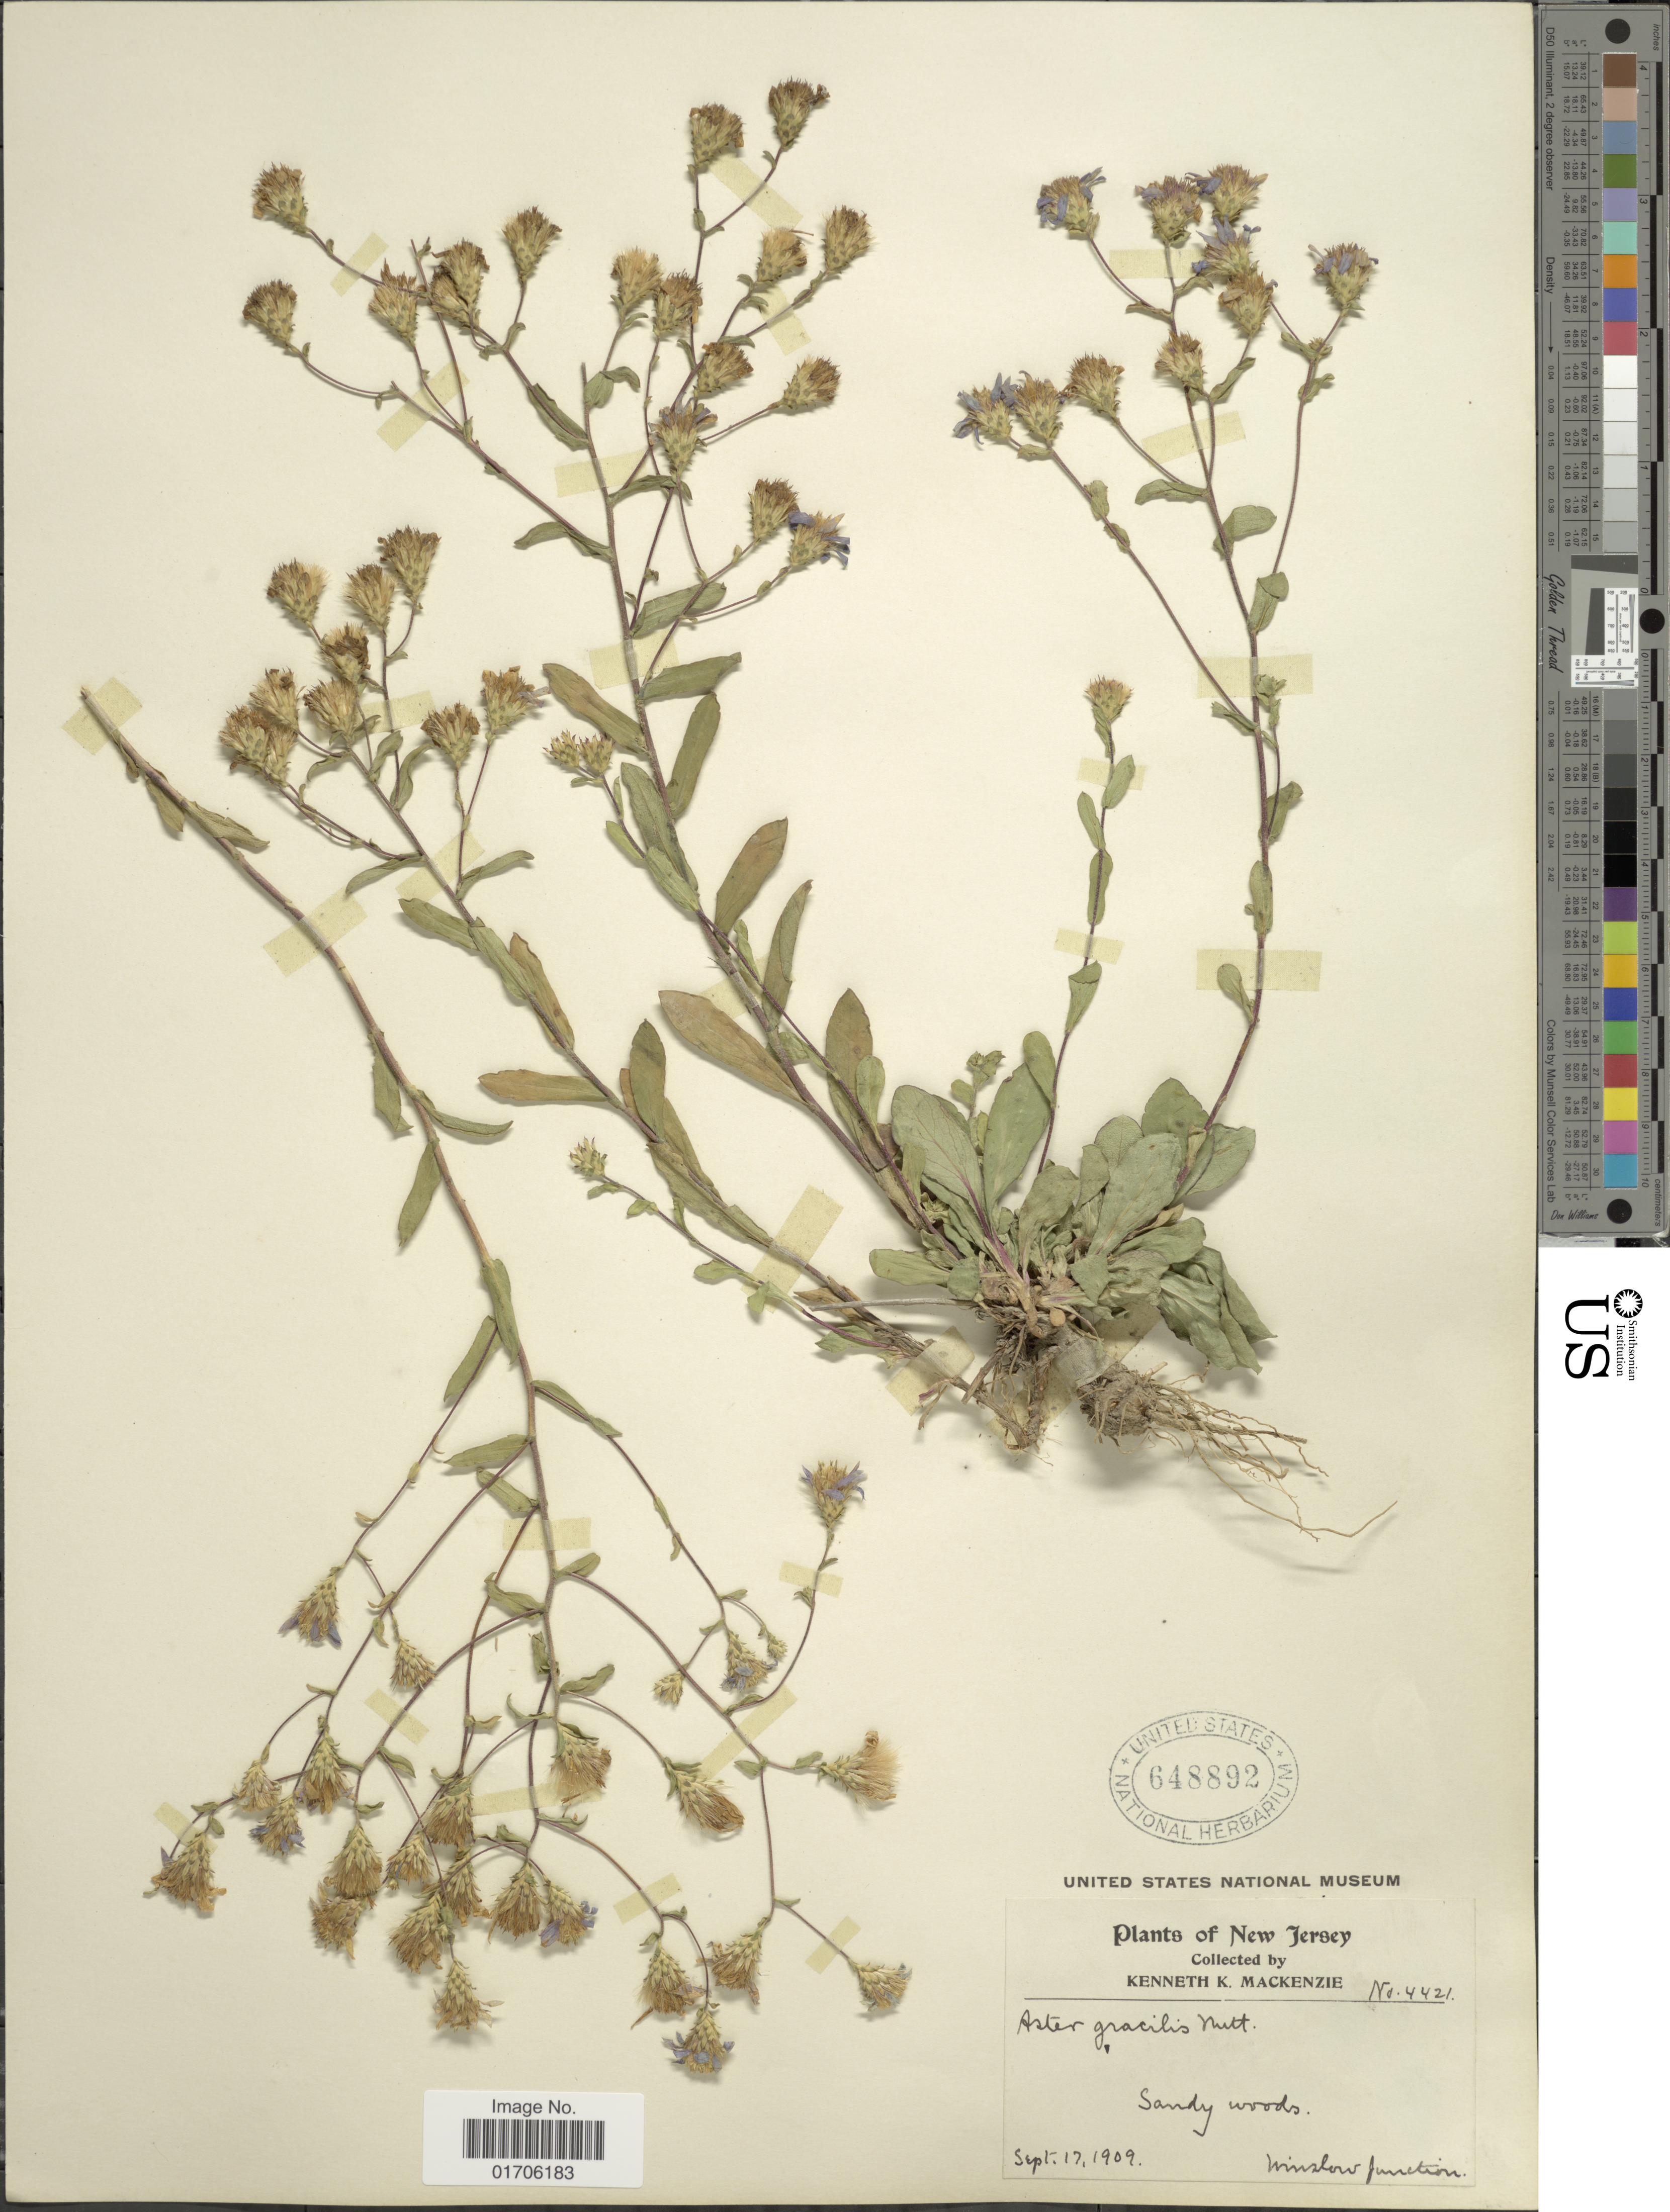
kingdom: Plantae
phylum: Tracheophyta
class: Magnoliopsida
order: Asterales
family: Asteraceae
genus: Eurybia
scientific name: Eurybia compacta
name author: G.L. Nesom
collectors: K. K. Mackenzie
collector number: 4421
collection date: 1909-09-17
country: United States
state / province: New Jersey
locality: New Jersey. Sandy woods, Minzlow Junction.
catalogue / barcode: US 648892